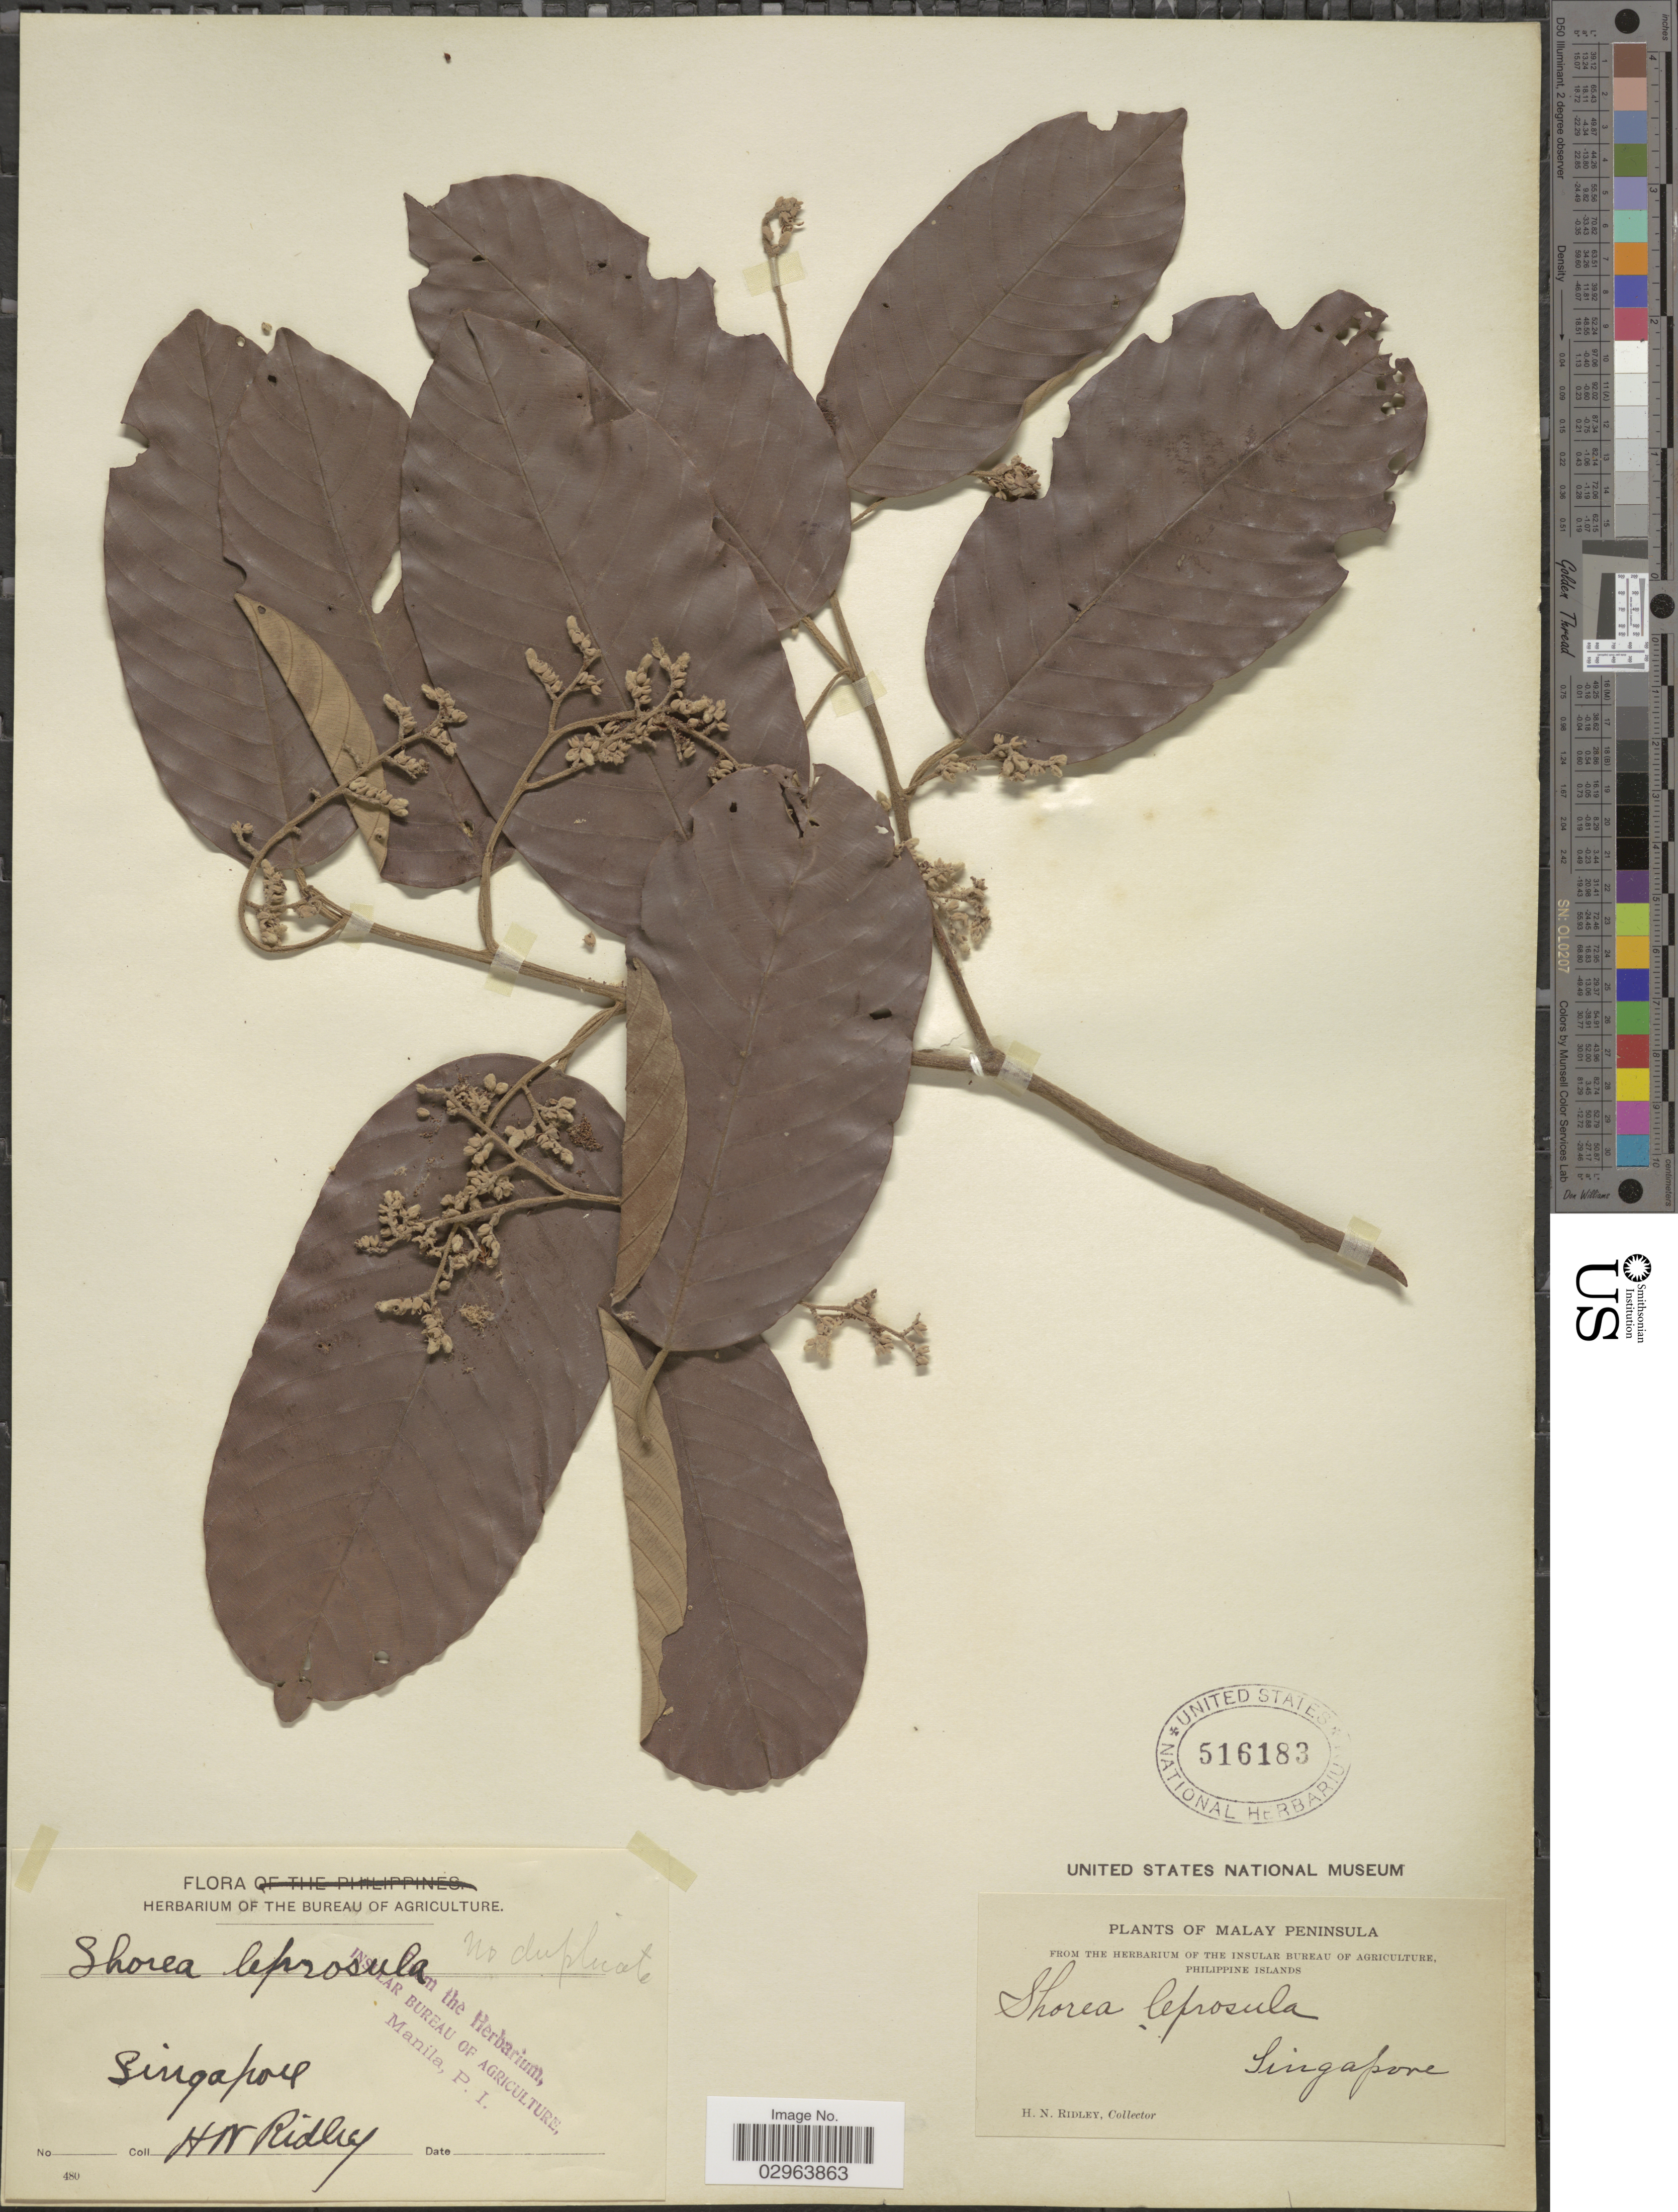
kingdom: Plantae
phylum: Tracheophyta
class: Magnoliopsida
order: Malvales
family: Dipterocarpaceae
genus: Rubroshorea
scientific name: Rubroshorea leprosula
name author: (Miq.) P.S. Ashton & J. Heck.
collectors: H. N. Ridley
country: Singapore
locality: Malay Peninsula.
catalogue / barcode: US 516183